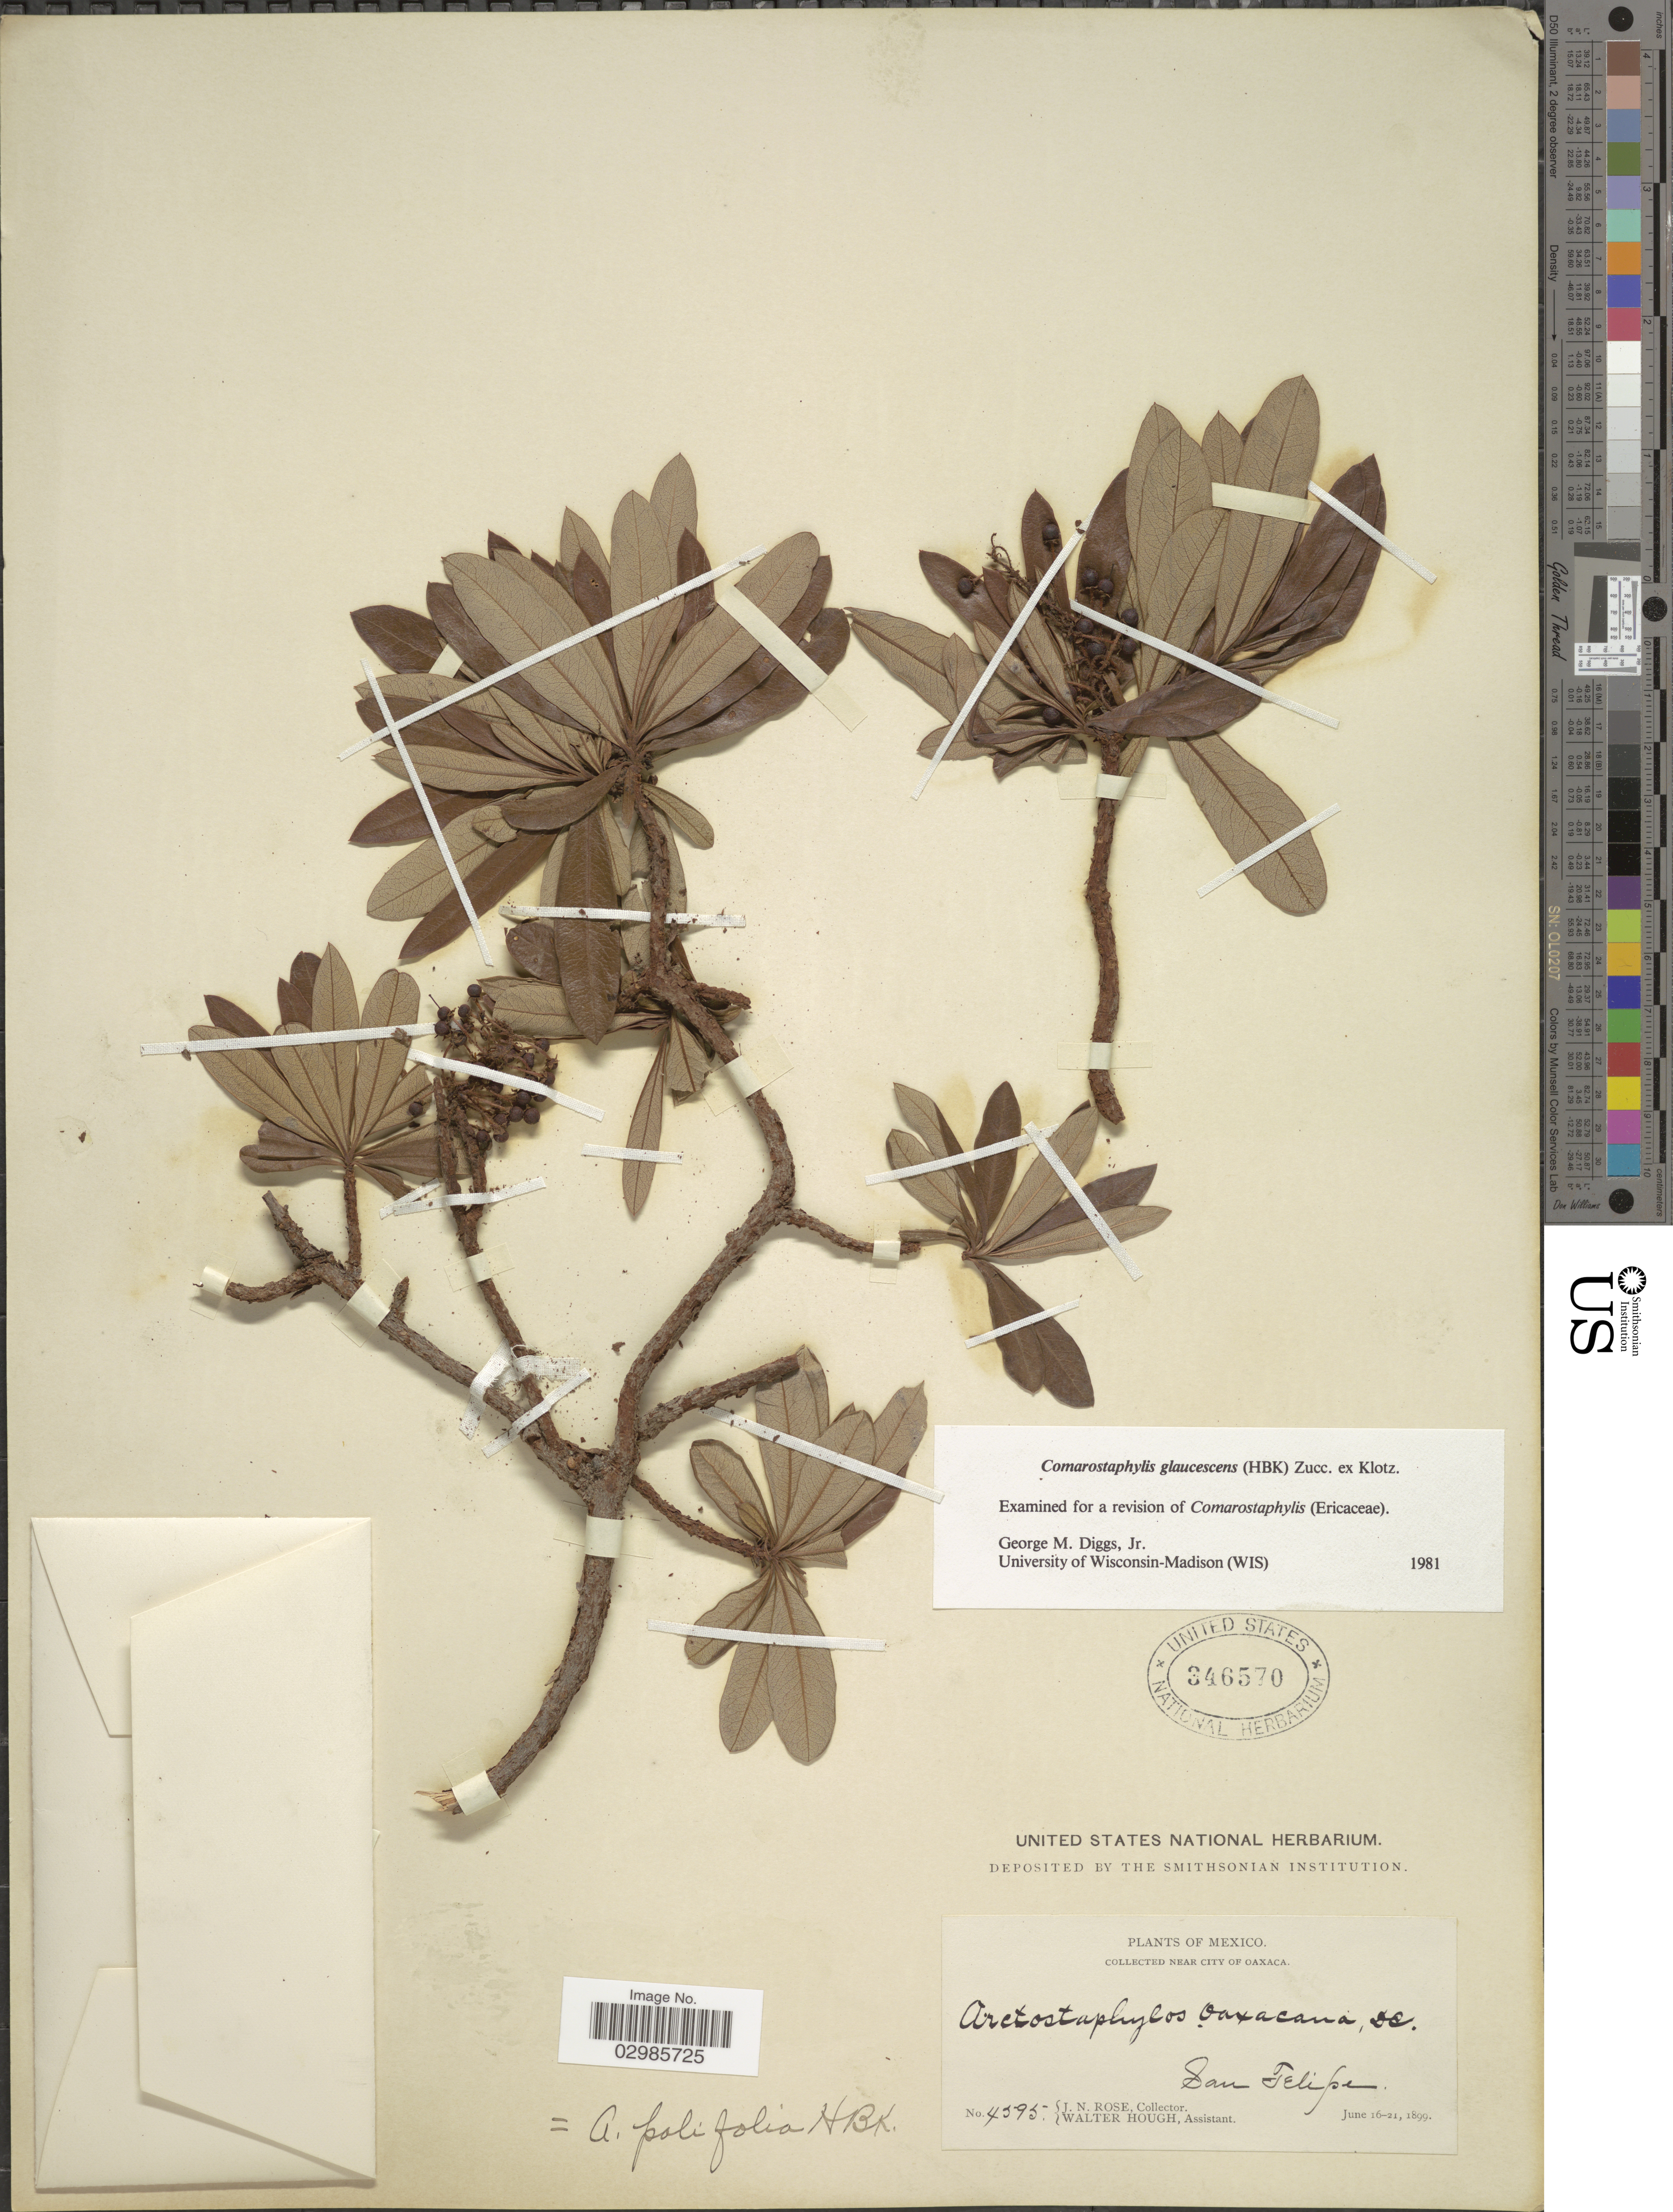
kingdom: Plantae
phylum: Tracheophyta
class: Magnoliopsida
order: Ericales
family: Ericaceae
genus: Comarostaphylis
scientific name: Comarostaphylis glaucescens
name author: (Kunth) Zucc. ex Klotzsch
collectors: J. N. Rose & W. Hough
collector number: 4595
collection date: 1899-06-16/1899-06-21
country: Mexico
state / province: Oaxaca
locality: Near City of Oaxaca, San Felipe.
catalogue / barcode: US 346570